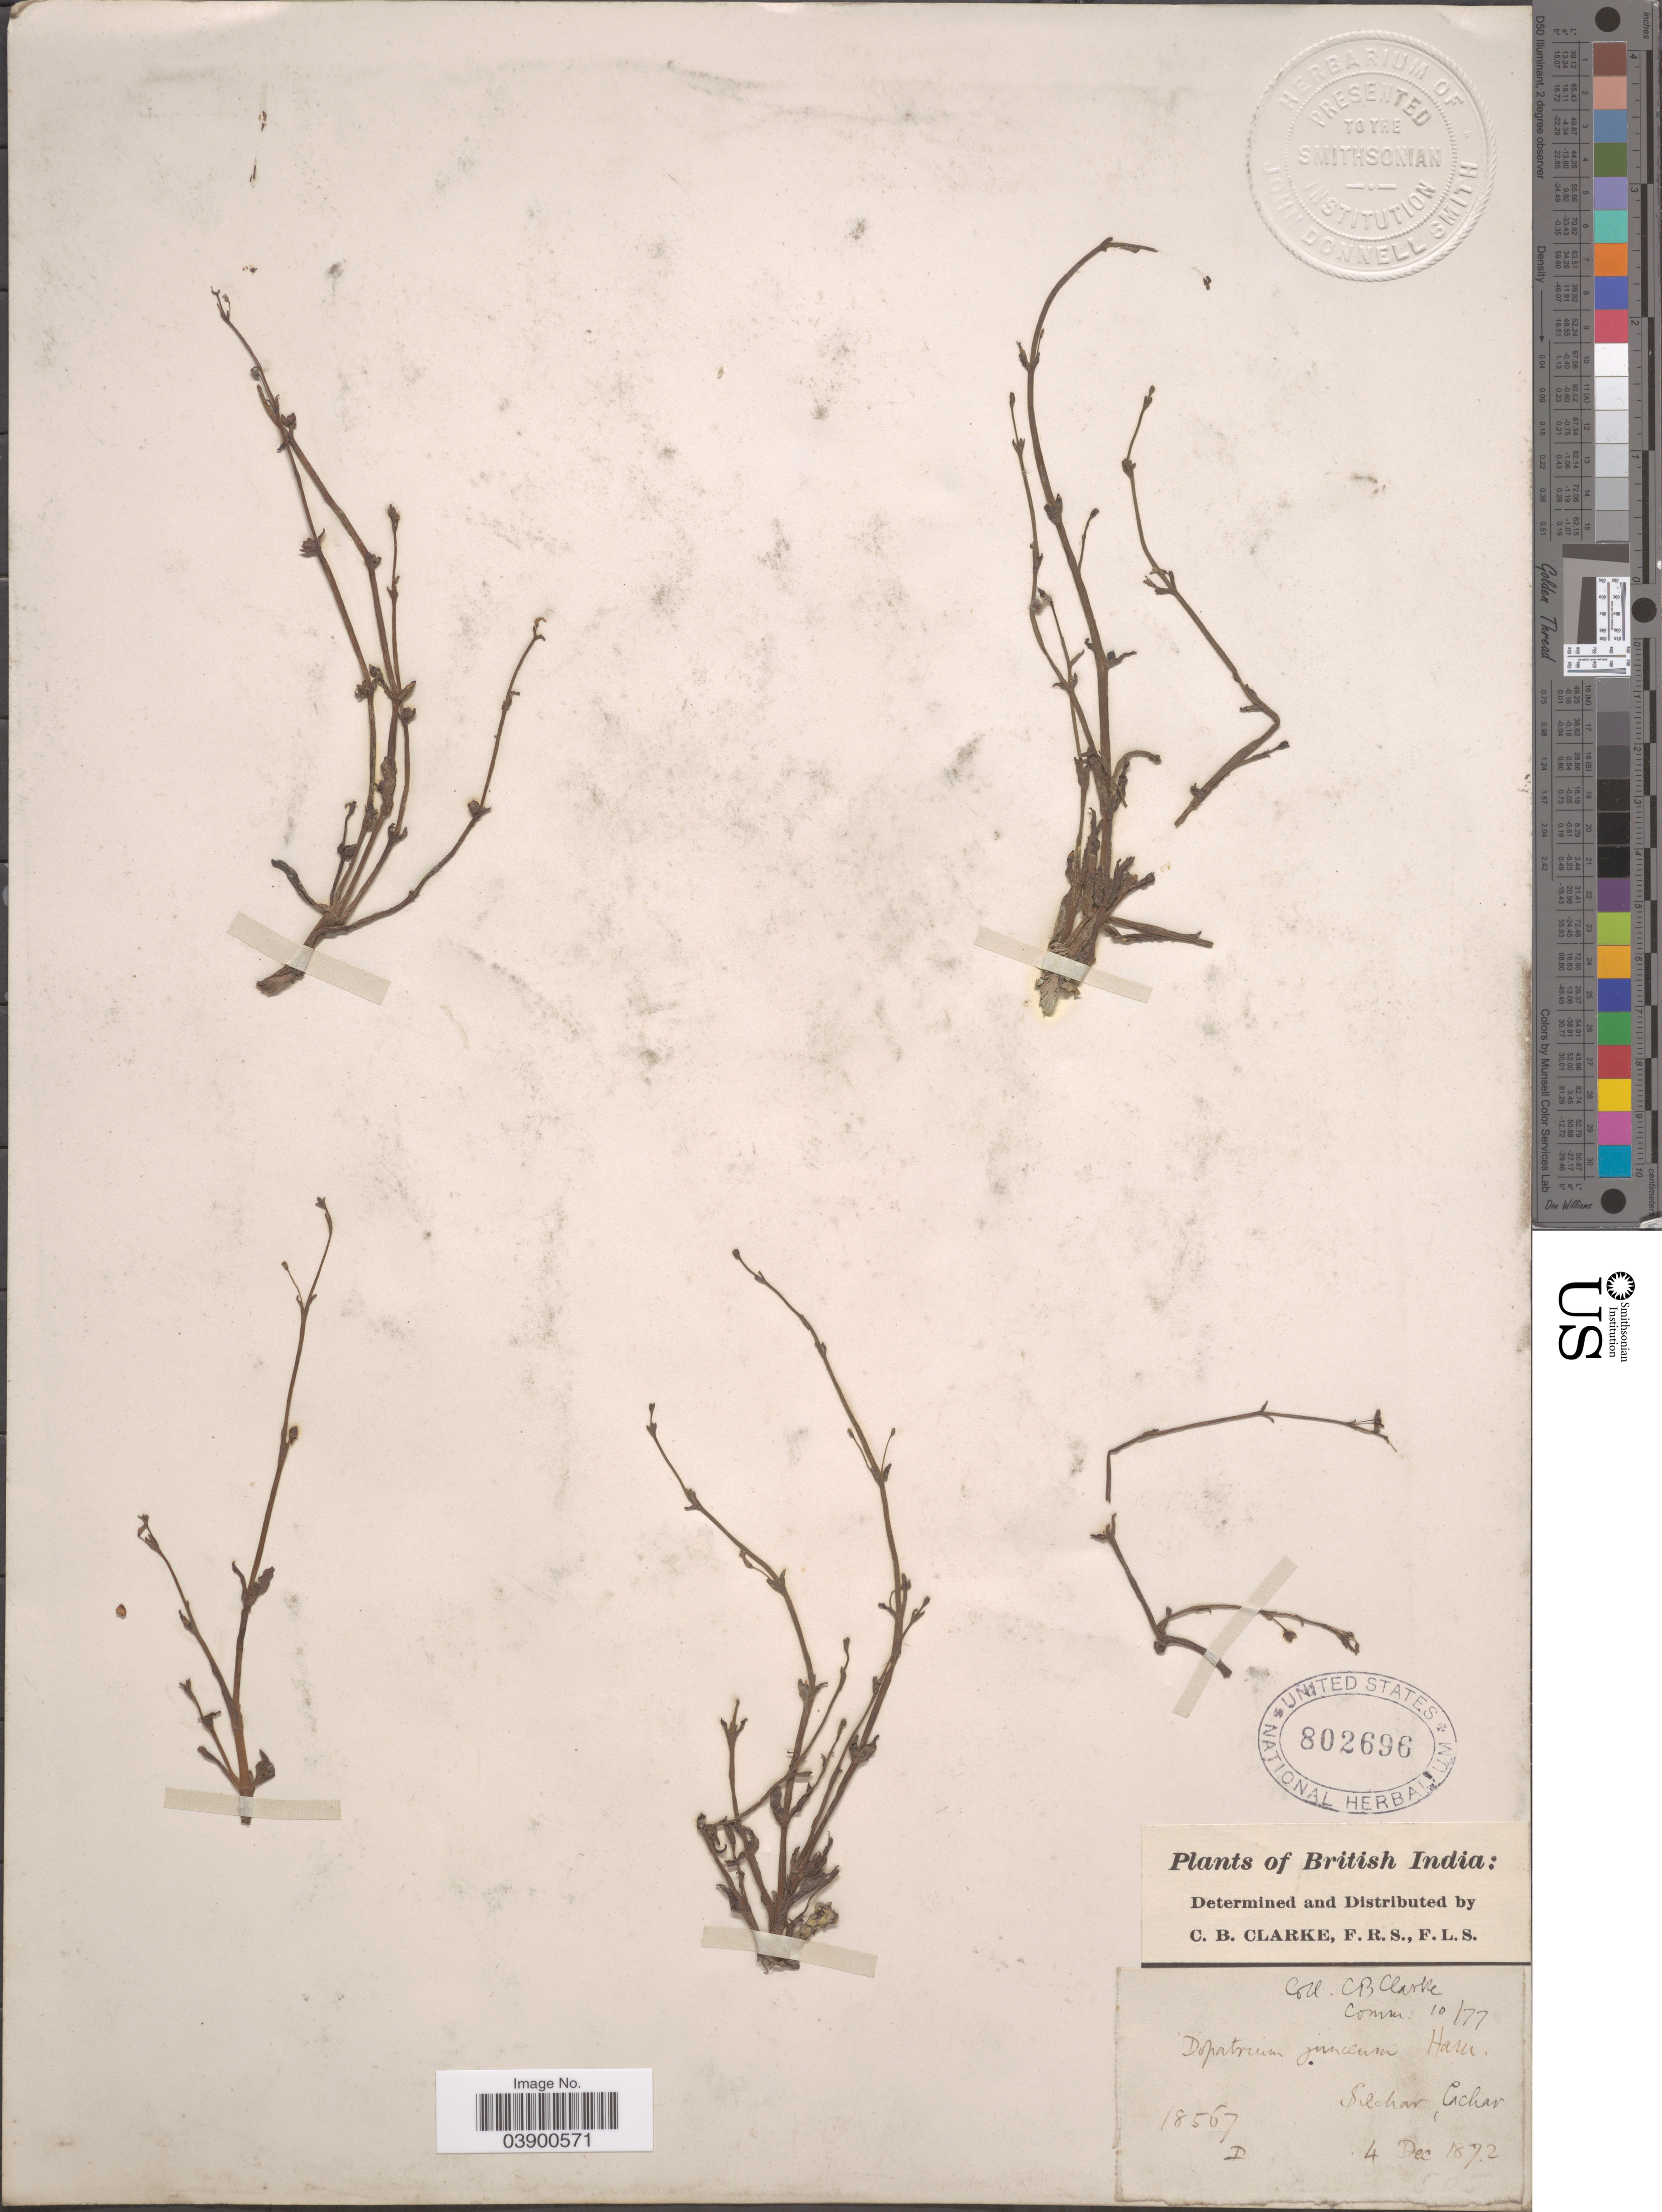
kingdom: Plantae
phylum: Tracheophyta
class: Magnoliopsida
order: Lamiales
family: Plantaginaceae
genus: Dopatrium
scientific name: Dopatrium junceum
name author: (Roxb.) Buch.-Ham. ex Benth.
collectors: C. B. Clarke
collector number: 18567D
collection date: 1872-12-04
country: India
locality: British India. Silchor, Achar.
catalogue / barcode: US 802696